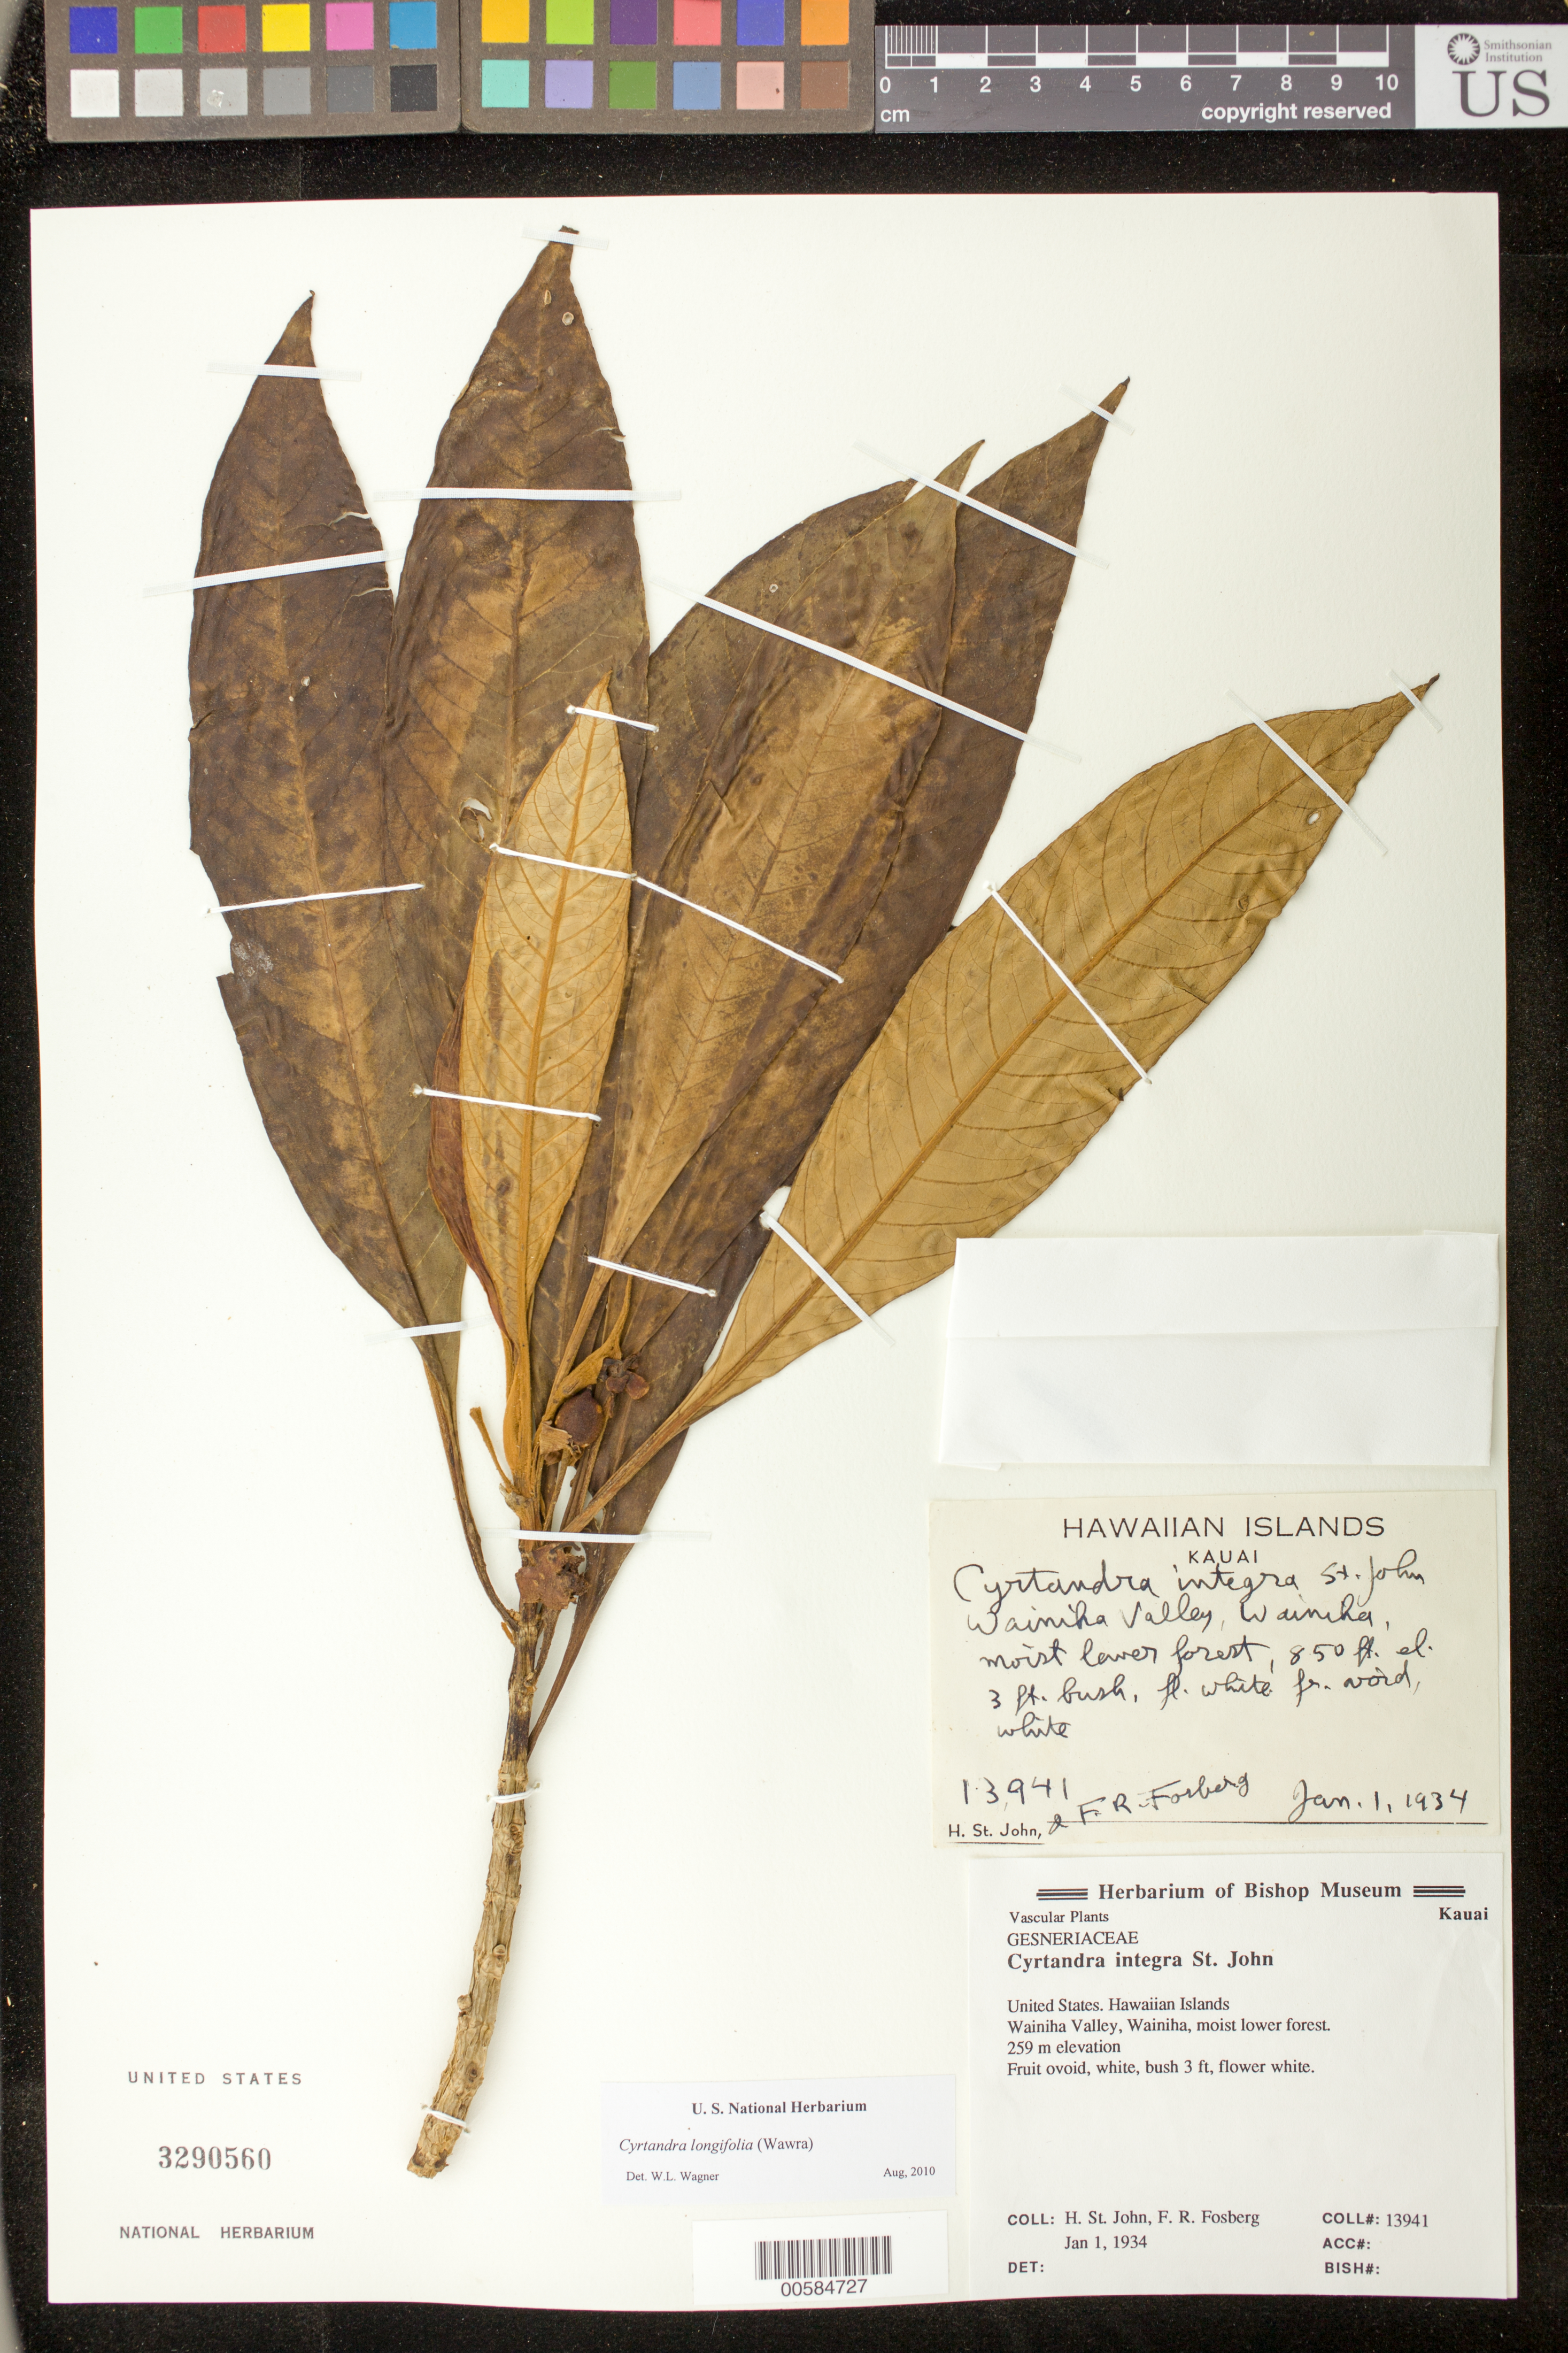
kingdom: Plantae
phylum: Tracheophyta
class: Magnoliopsida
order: Lamiales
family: Gesneriaceae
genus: Cyrtandra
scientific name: Cyrtandra longifolia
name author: (Wawra) Hillebr. ex C.B. Clarke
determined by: Wagner, W. L., (BOT), Smithsonian Institution - National Museum of Natural History (UNITED STATES)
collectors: H. St. John & F. R. Fosberg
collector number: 13941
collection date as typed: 1 Jan 1934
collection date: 1934-01-01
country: United States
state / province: Hawaii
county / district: Kauai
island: Kaua'i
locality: Wainiha Valley, Wainiha.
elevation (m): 259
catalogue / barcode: US 3290560